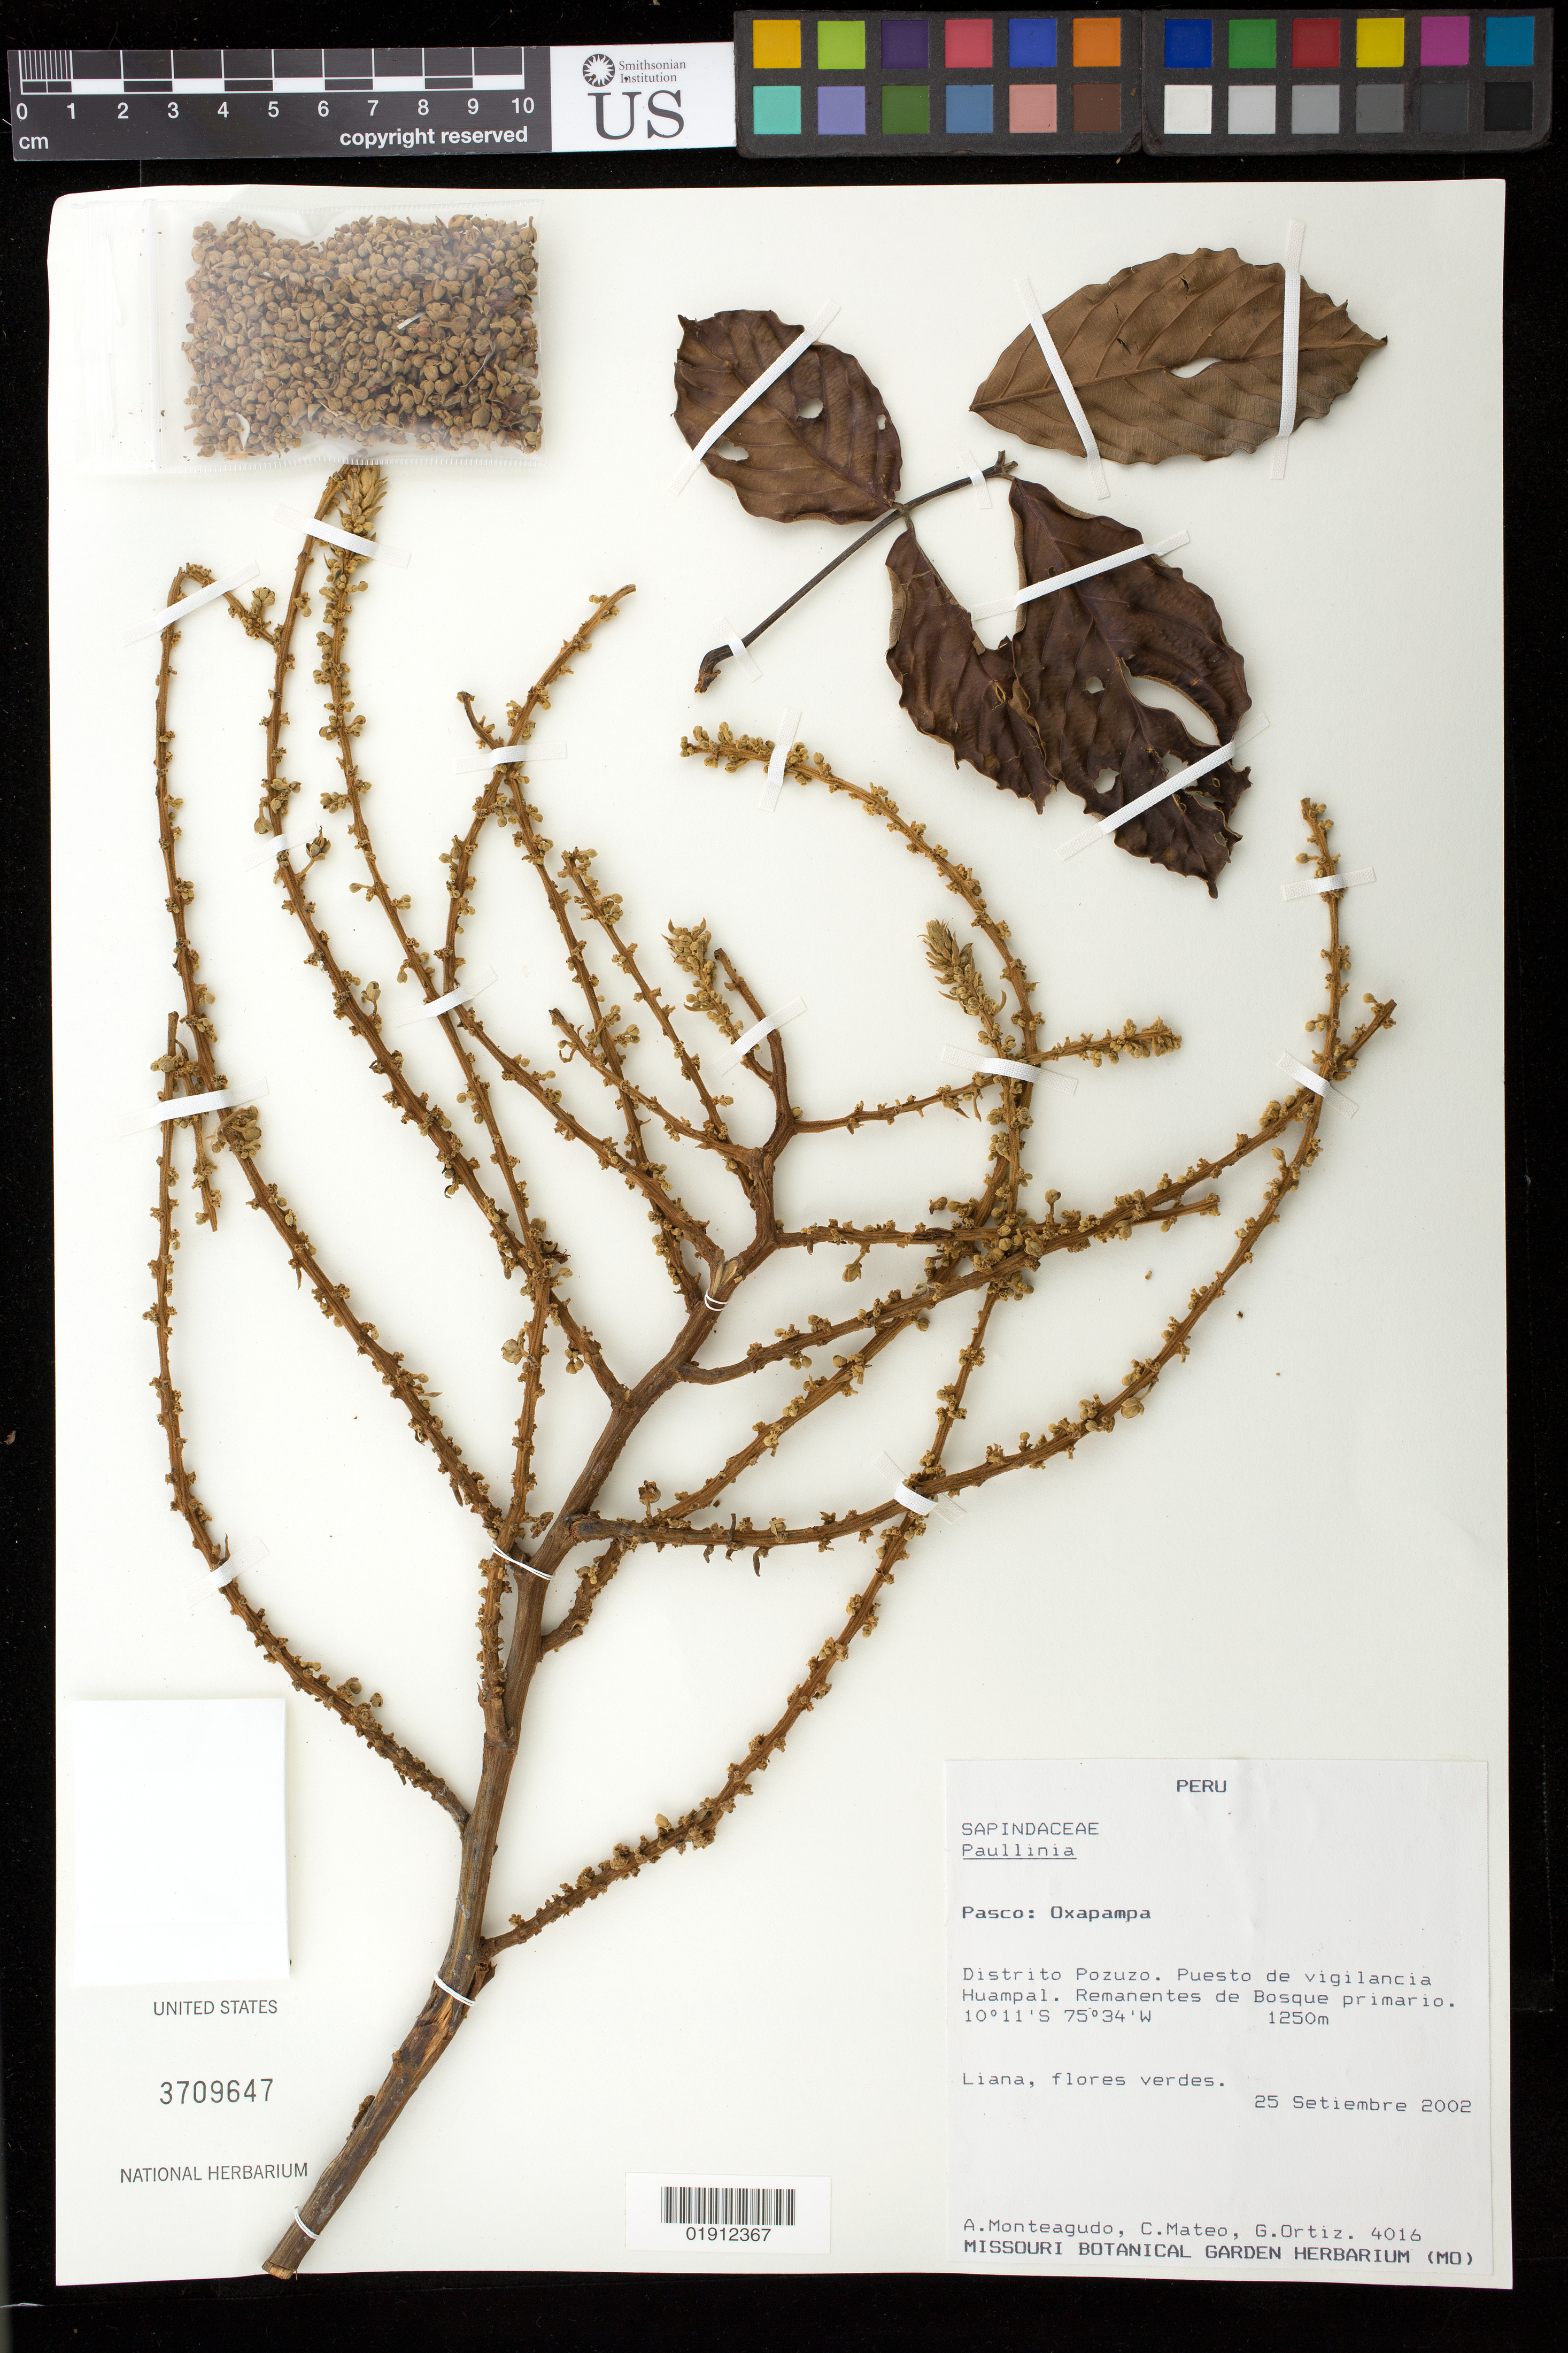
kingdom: Plantae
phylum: Tracheophyta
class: Magnoliopsida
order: Sapindales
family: Sapindaceae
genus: Paullinia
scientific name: Paullinia sp.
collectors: A. Monteagudo, C. Mateo & G. Ortiz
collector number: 4016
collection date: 2002-09-25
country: Peru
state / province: Pasco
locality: Oxapampa, Distrito Pozuzo. Puesto de vigilancia Huampal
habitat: Remanentes de bosque primario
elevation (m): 1250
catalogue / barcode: US 3709647